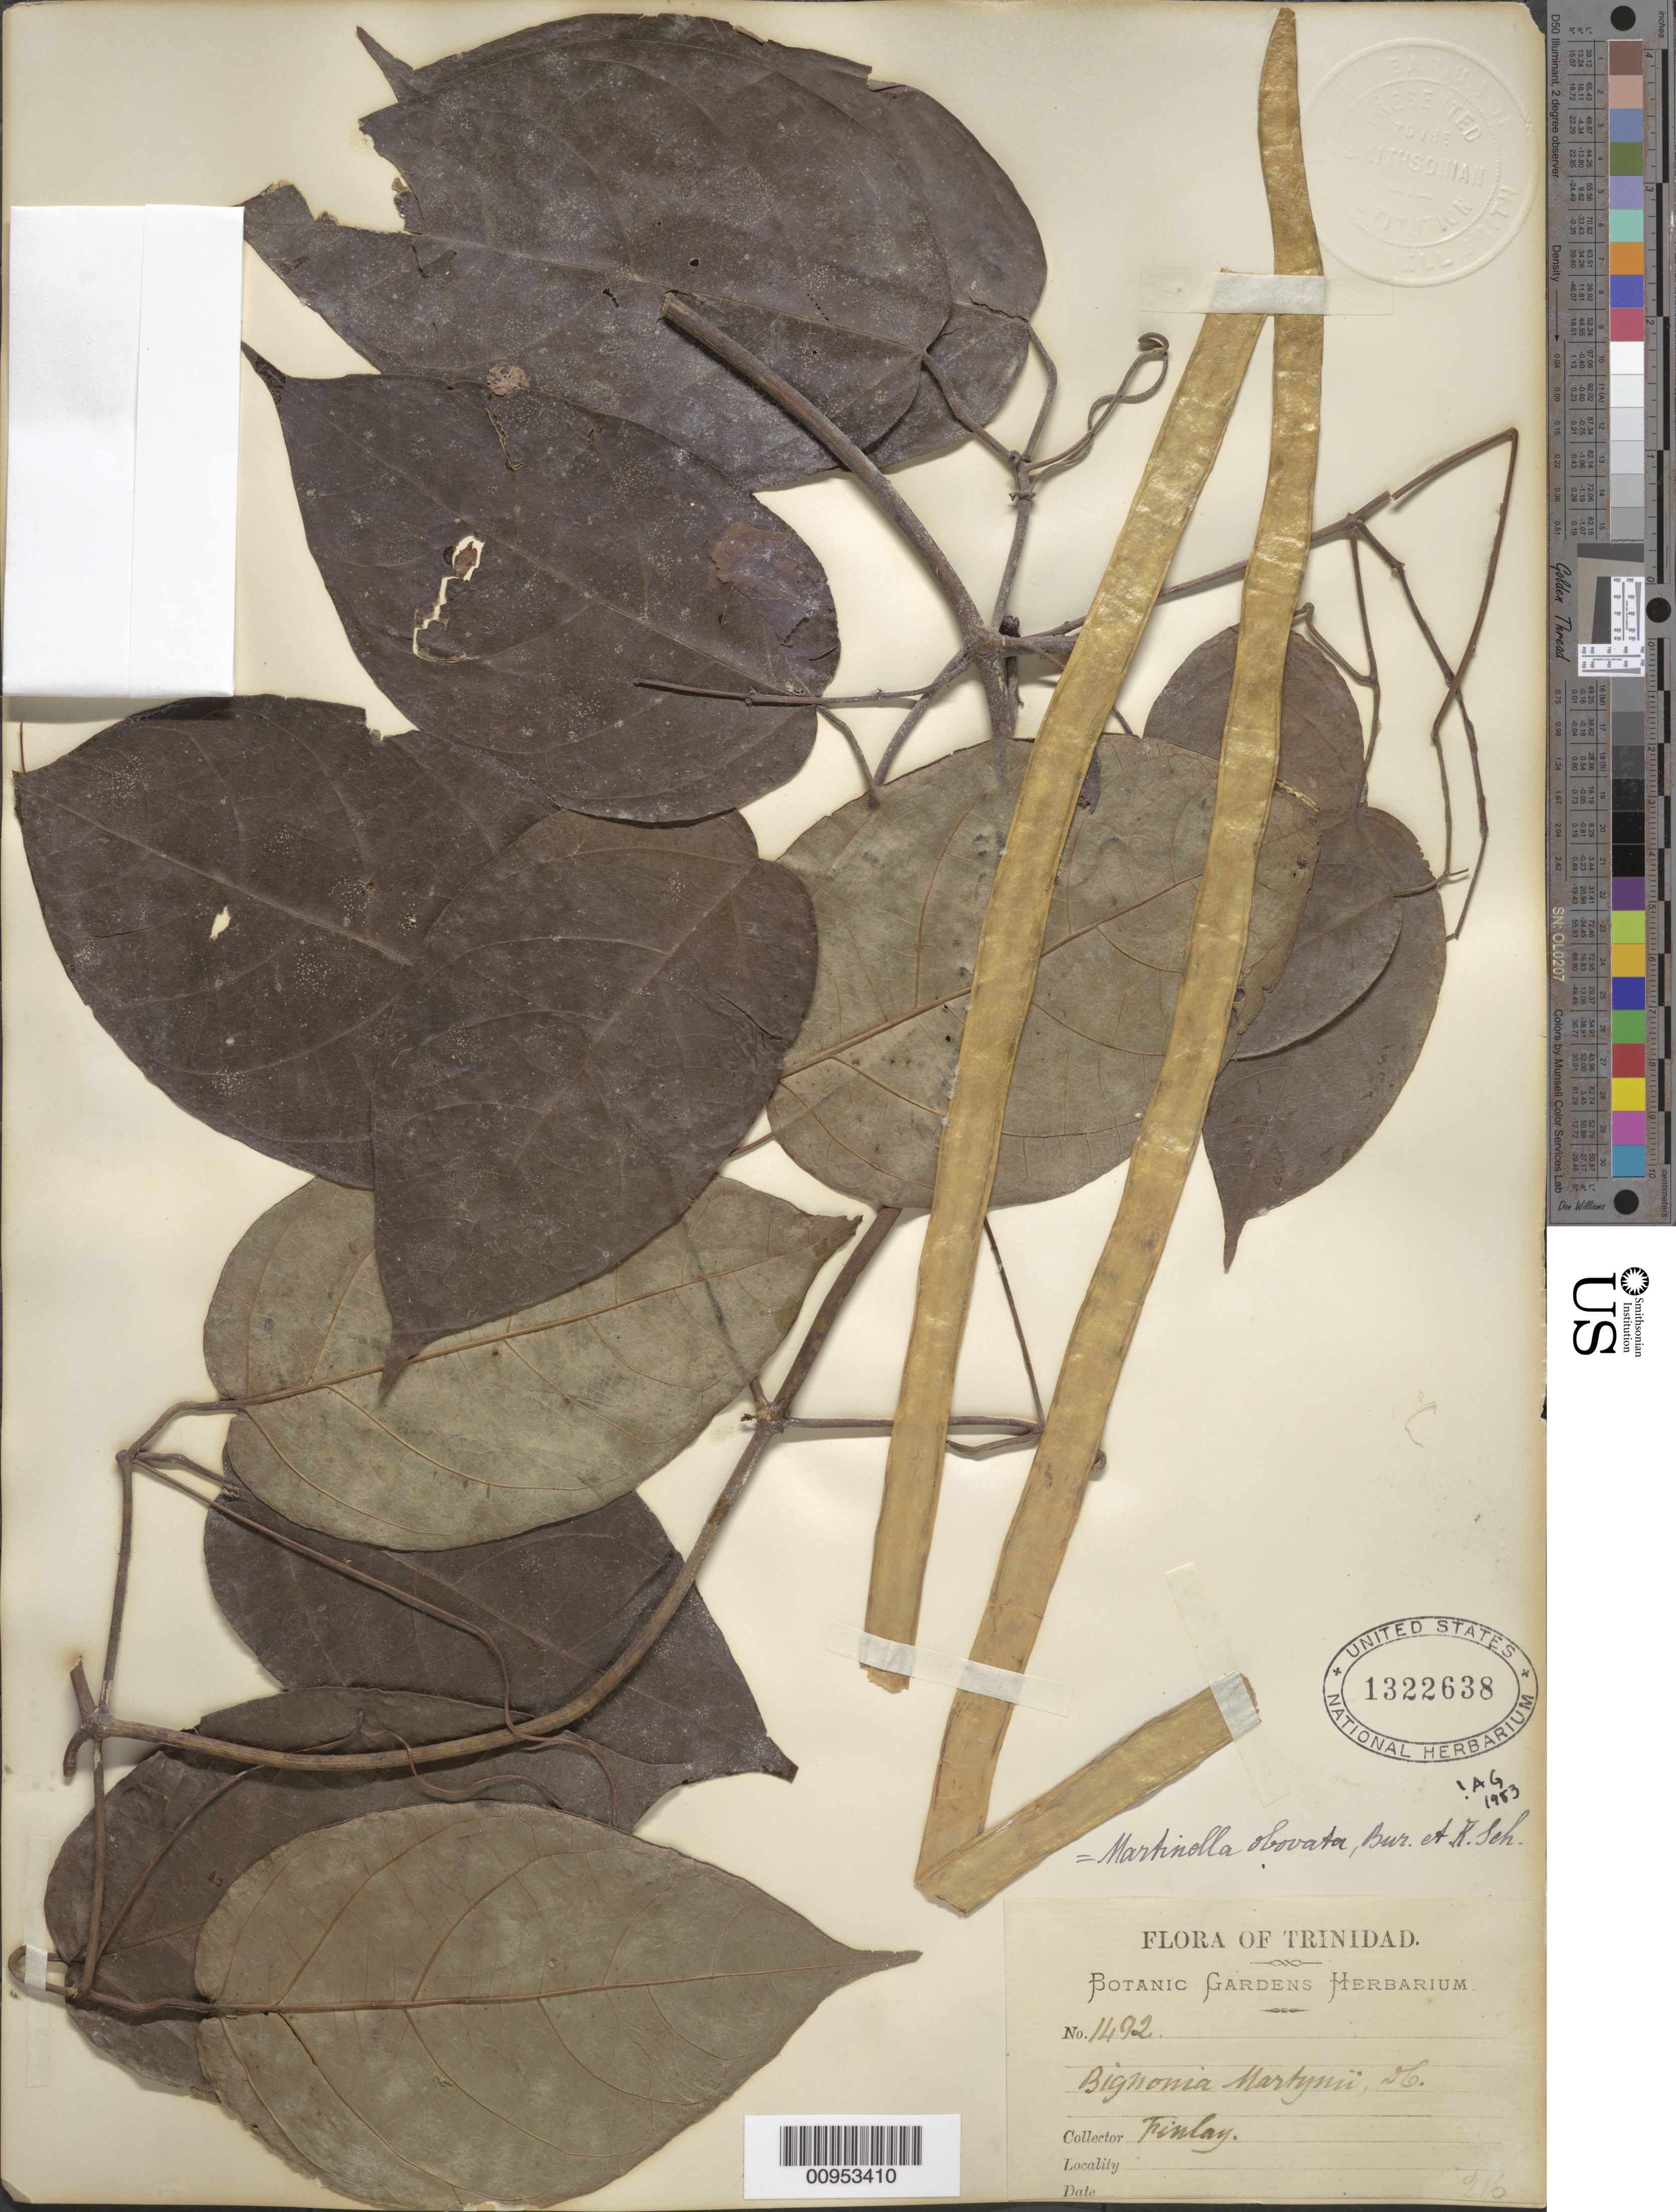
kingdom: Plantae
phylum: Tracheophyta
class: Magnoliopsida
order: Lamiales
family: Bignoniaceae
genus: Martinella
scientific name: Martinella obovata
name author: (Kunth) Bureau & K. Schum.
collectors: -. Finlay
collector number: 1492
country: Trinidad and Tobago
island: Trinidad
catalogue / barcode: US 1322638